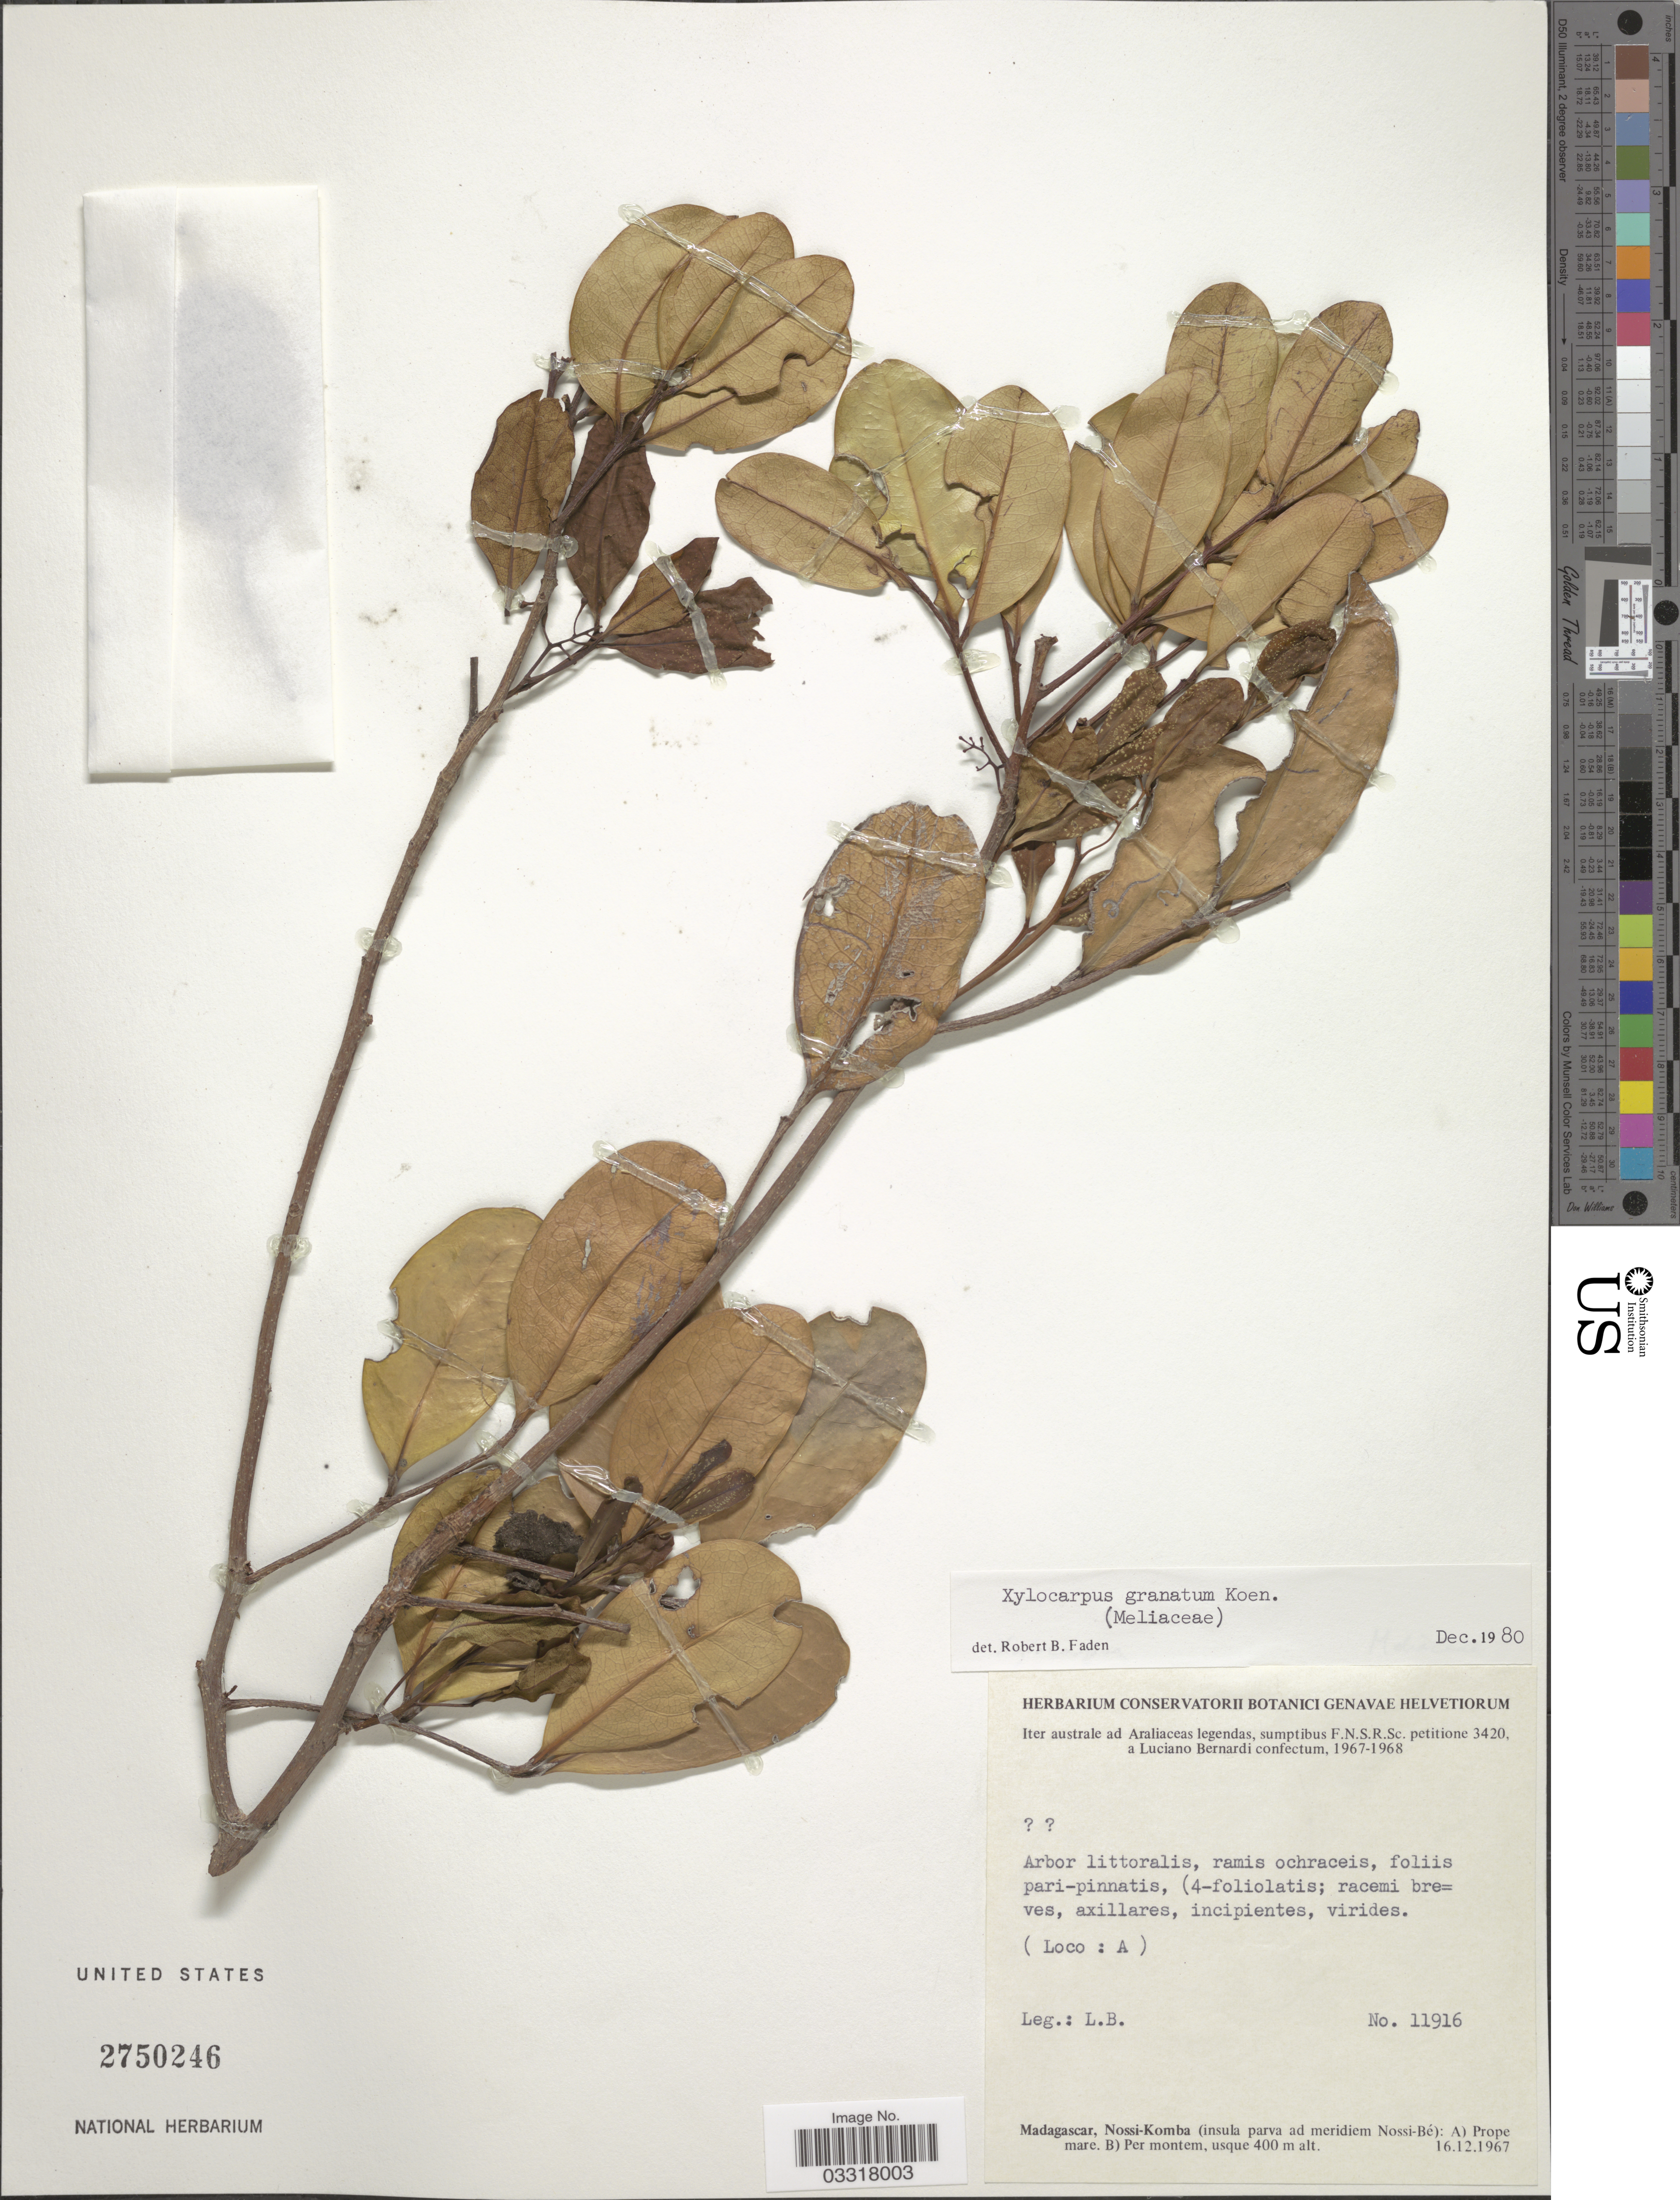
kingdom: Plantae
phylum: Tracheophyta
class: Magnoliopsida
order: Sapindales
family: Meliaceae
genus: Xylocarpus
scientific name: Xylocarpus granatum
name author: J. Koenig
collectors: L. Bernardi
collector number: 11916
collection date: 1967-12-16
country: Madagascar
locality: Nossi-Komba (insula parva ad meridiem Nossi-Bé).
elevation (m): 400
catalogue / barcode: US 2750246